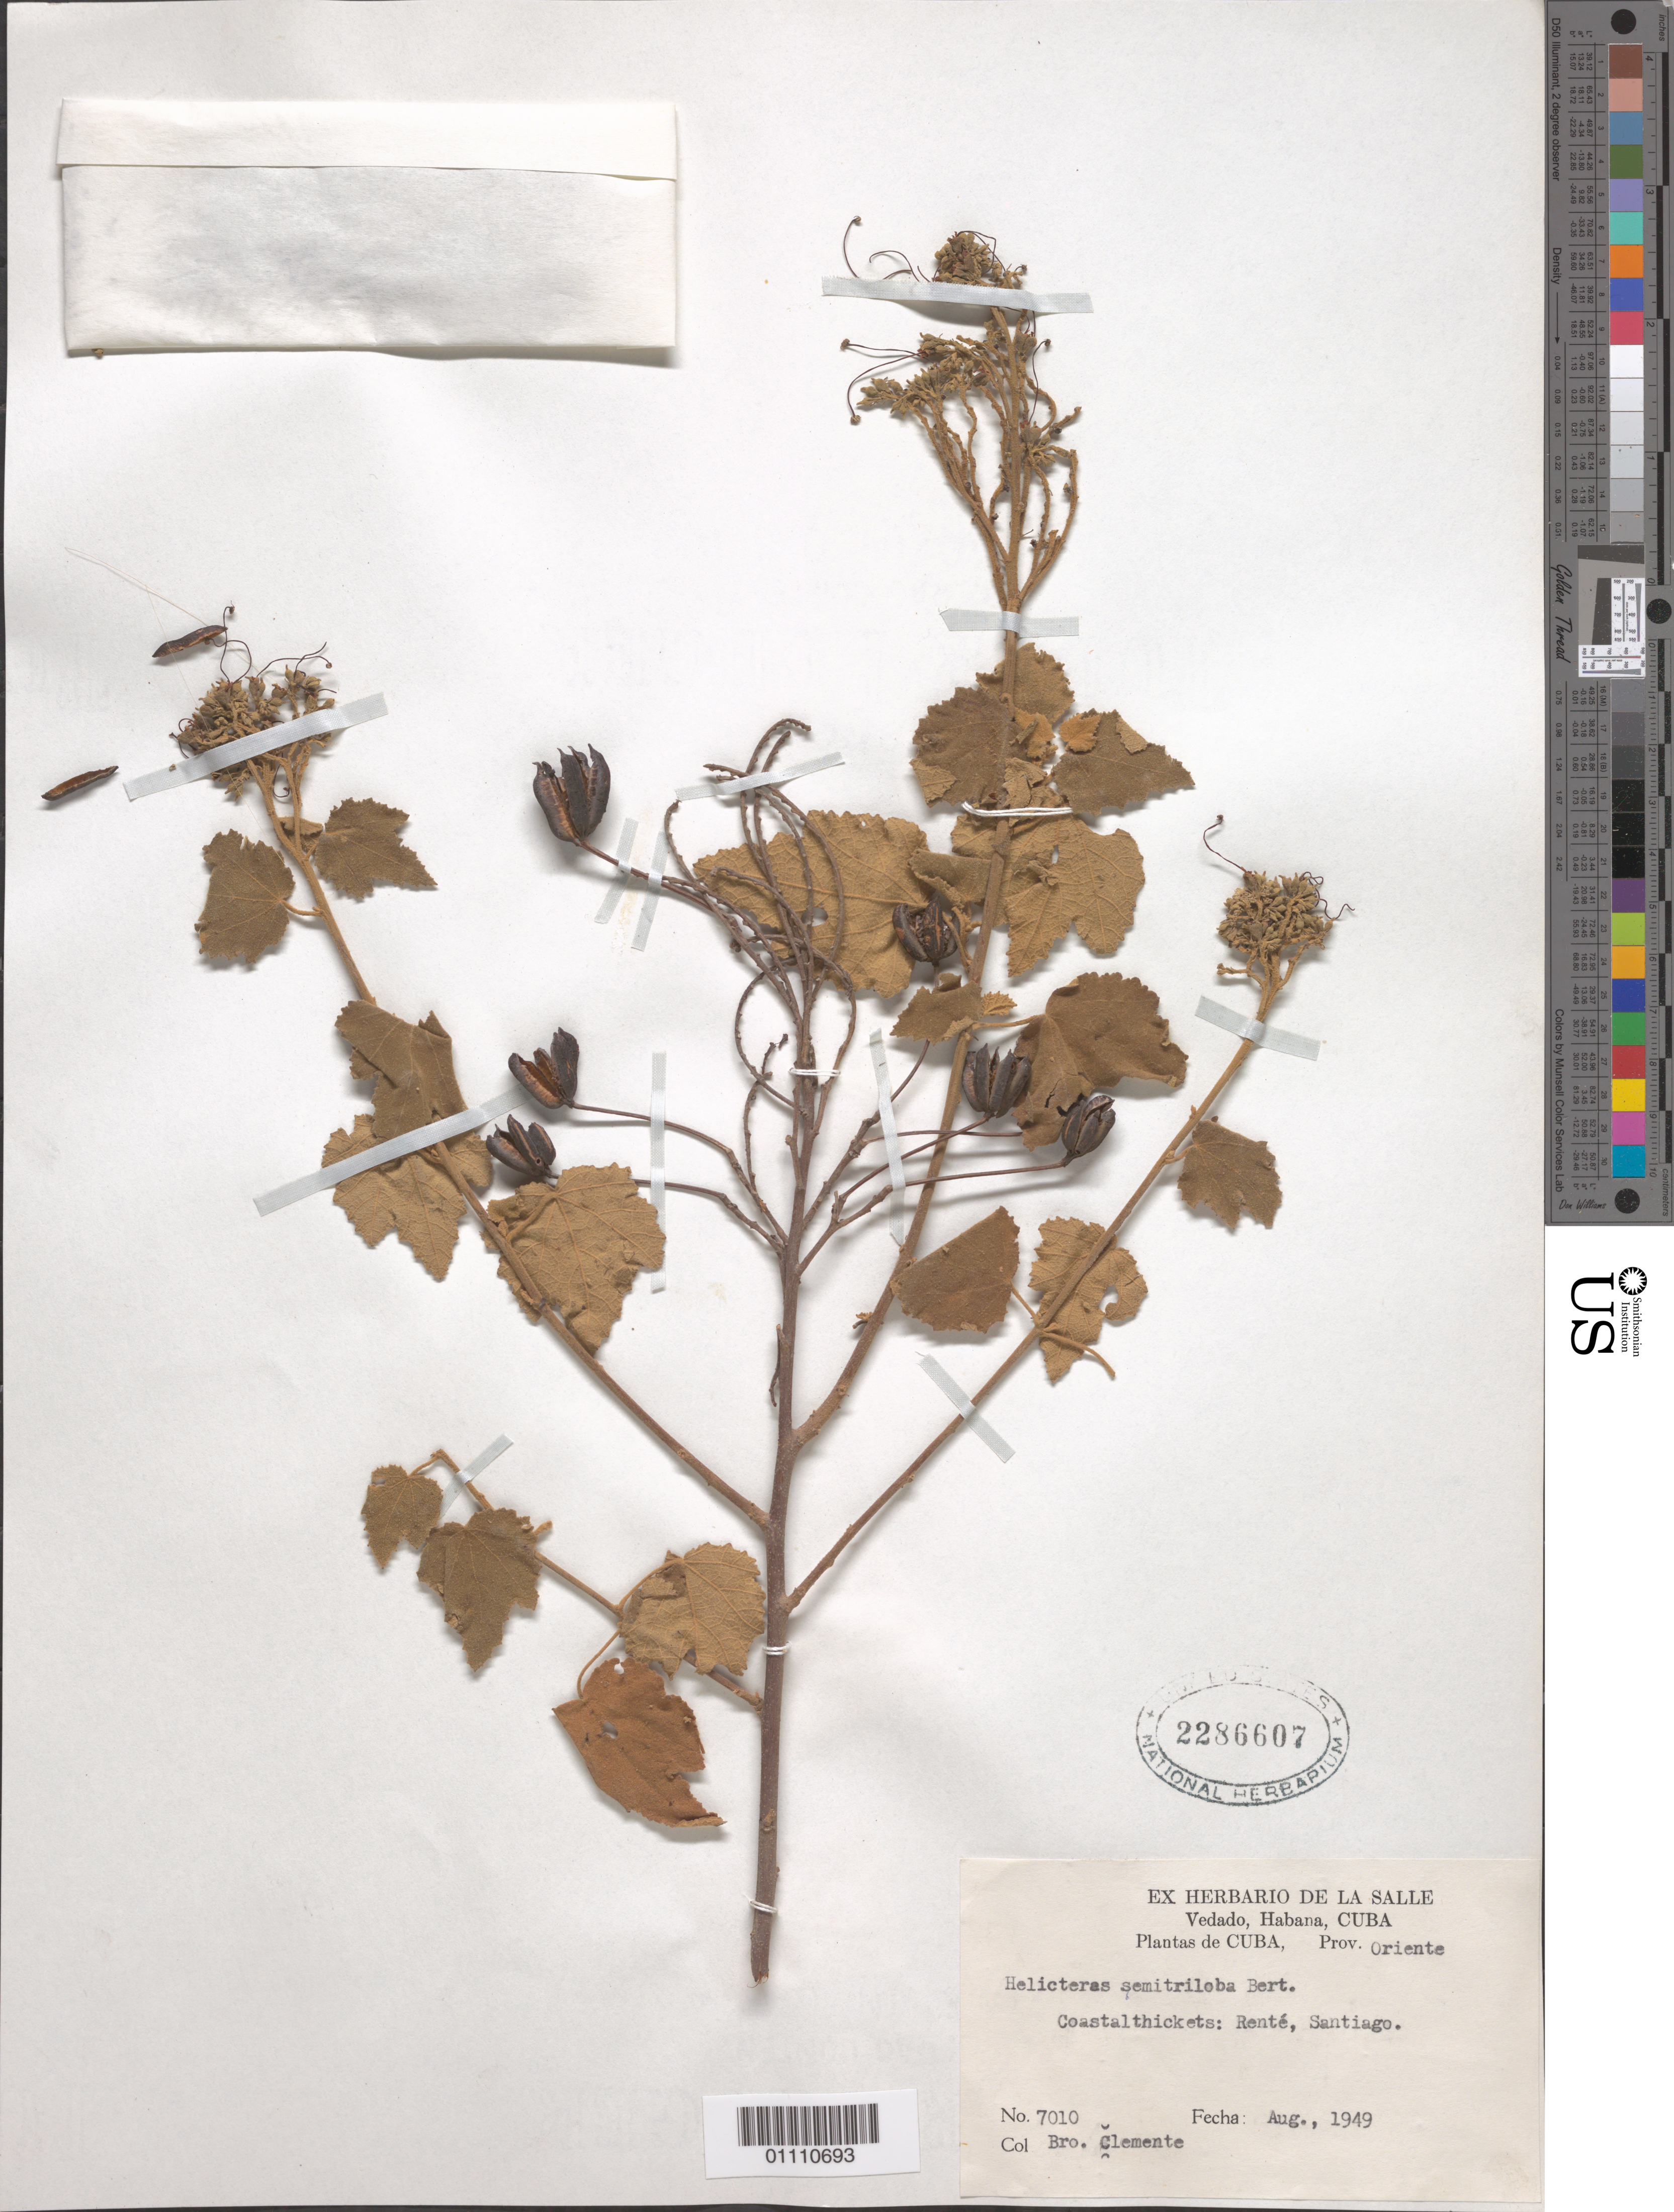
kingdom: Plantae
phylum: Tracheophyta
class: Magnoliopsida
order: Malvales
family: Malvaceae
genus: Helicteres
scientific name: Helicteres semitriloba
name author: Bertero ex DC.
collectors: Bro. Clemente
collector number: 7010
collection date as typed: Aug 1949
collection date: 1949-08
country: Cuba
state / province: Santiago de Cuba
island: Cuba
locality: Renté, Santiago, Prov Oriente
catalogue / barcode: US 2286607